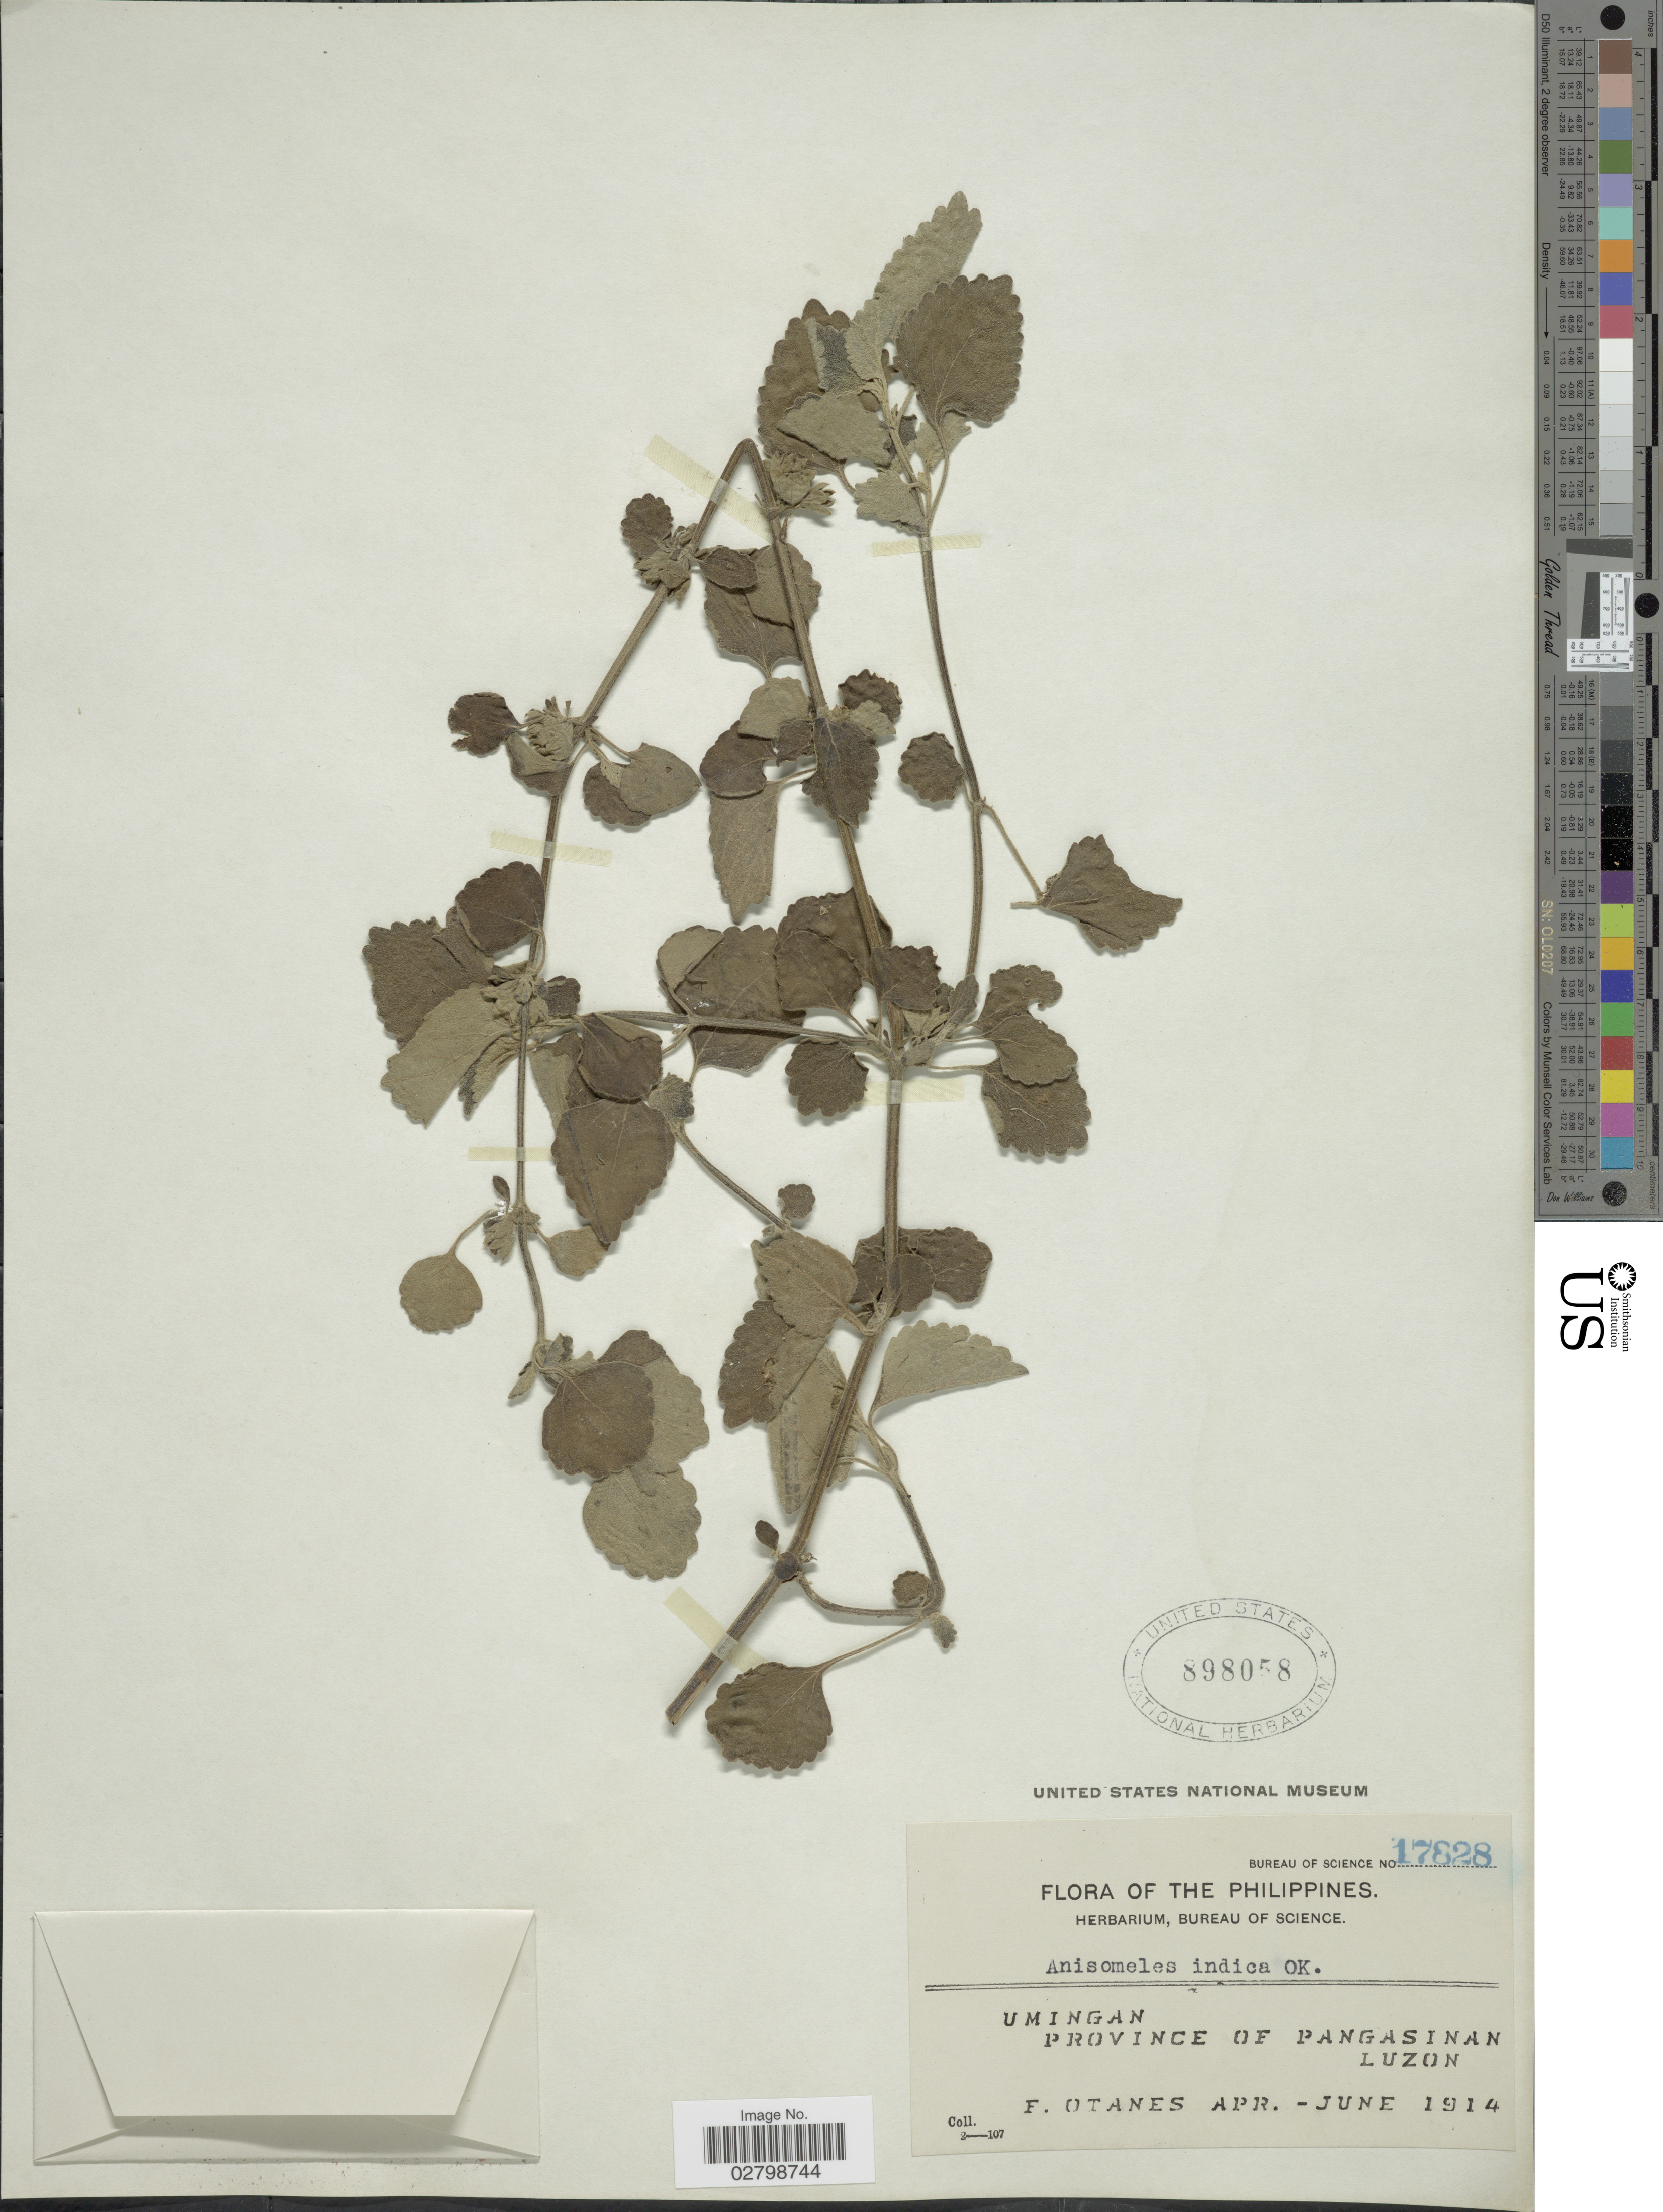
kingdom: Plantae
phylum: Tracheophyta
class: Magnoliopsida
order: Lamiales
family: Lamiaceae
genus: Anisomeles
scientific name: Anisomeles indica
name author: (L.) Kuntze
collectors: F. Q. Otanes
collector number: Bureau of Science 17828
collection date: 1914-04/1914-06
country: Philippines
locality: Umingan, Province of Pangasinan, Luzon.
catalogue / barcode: US 898058